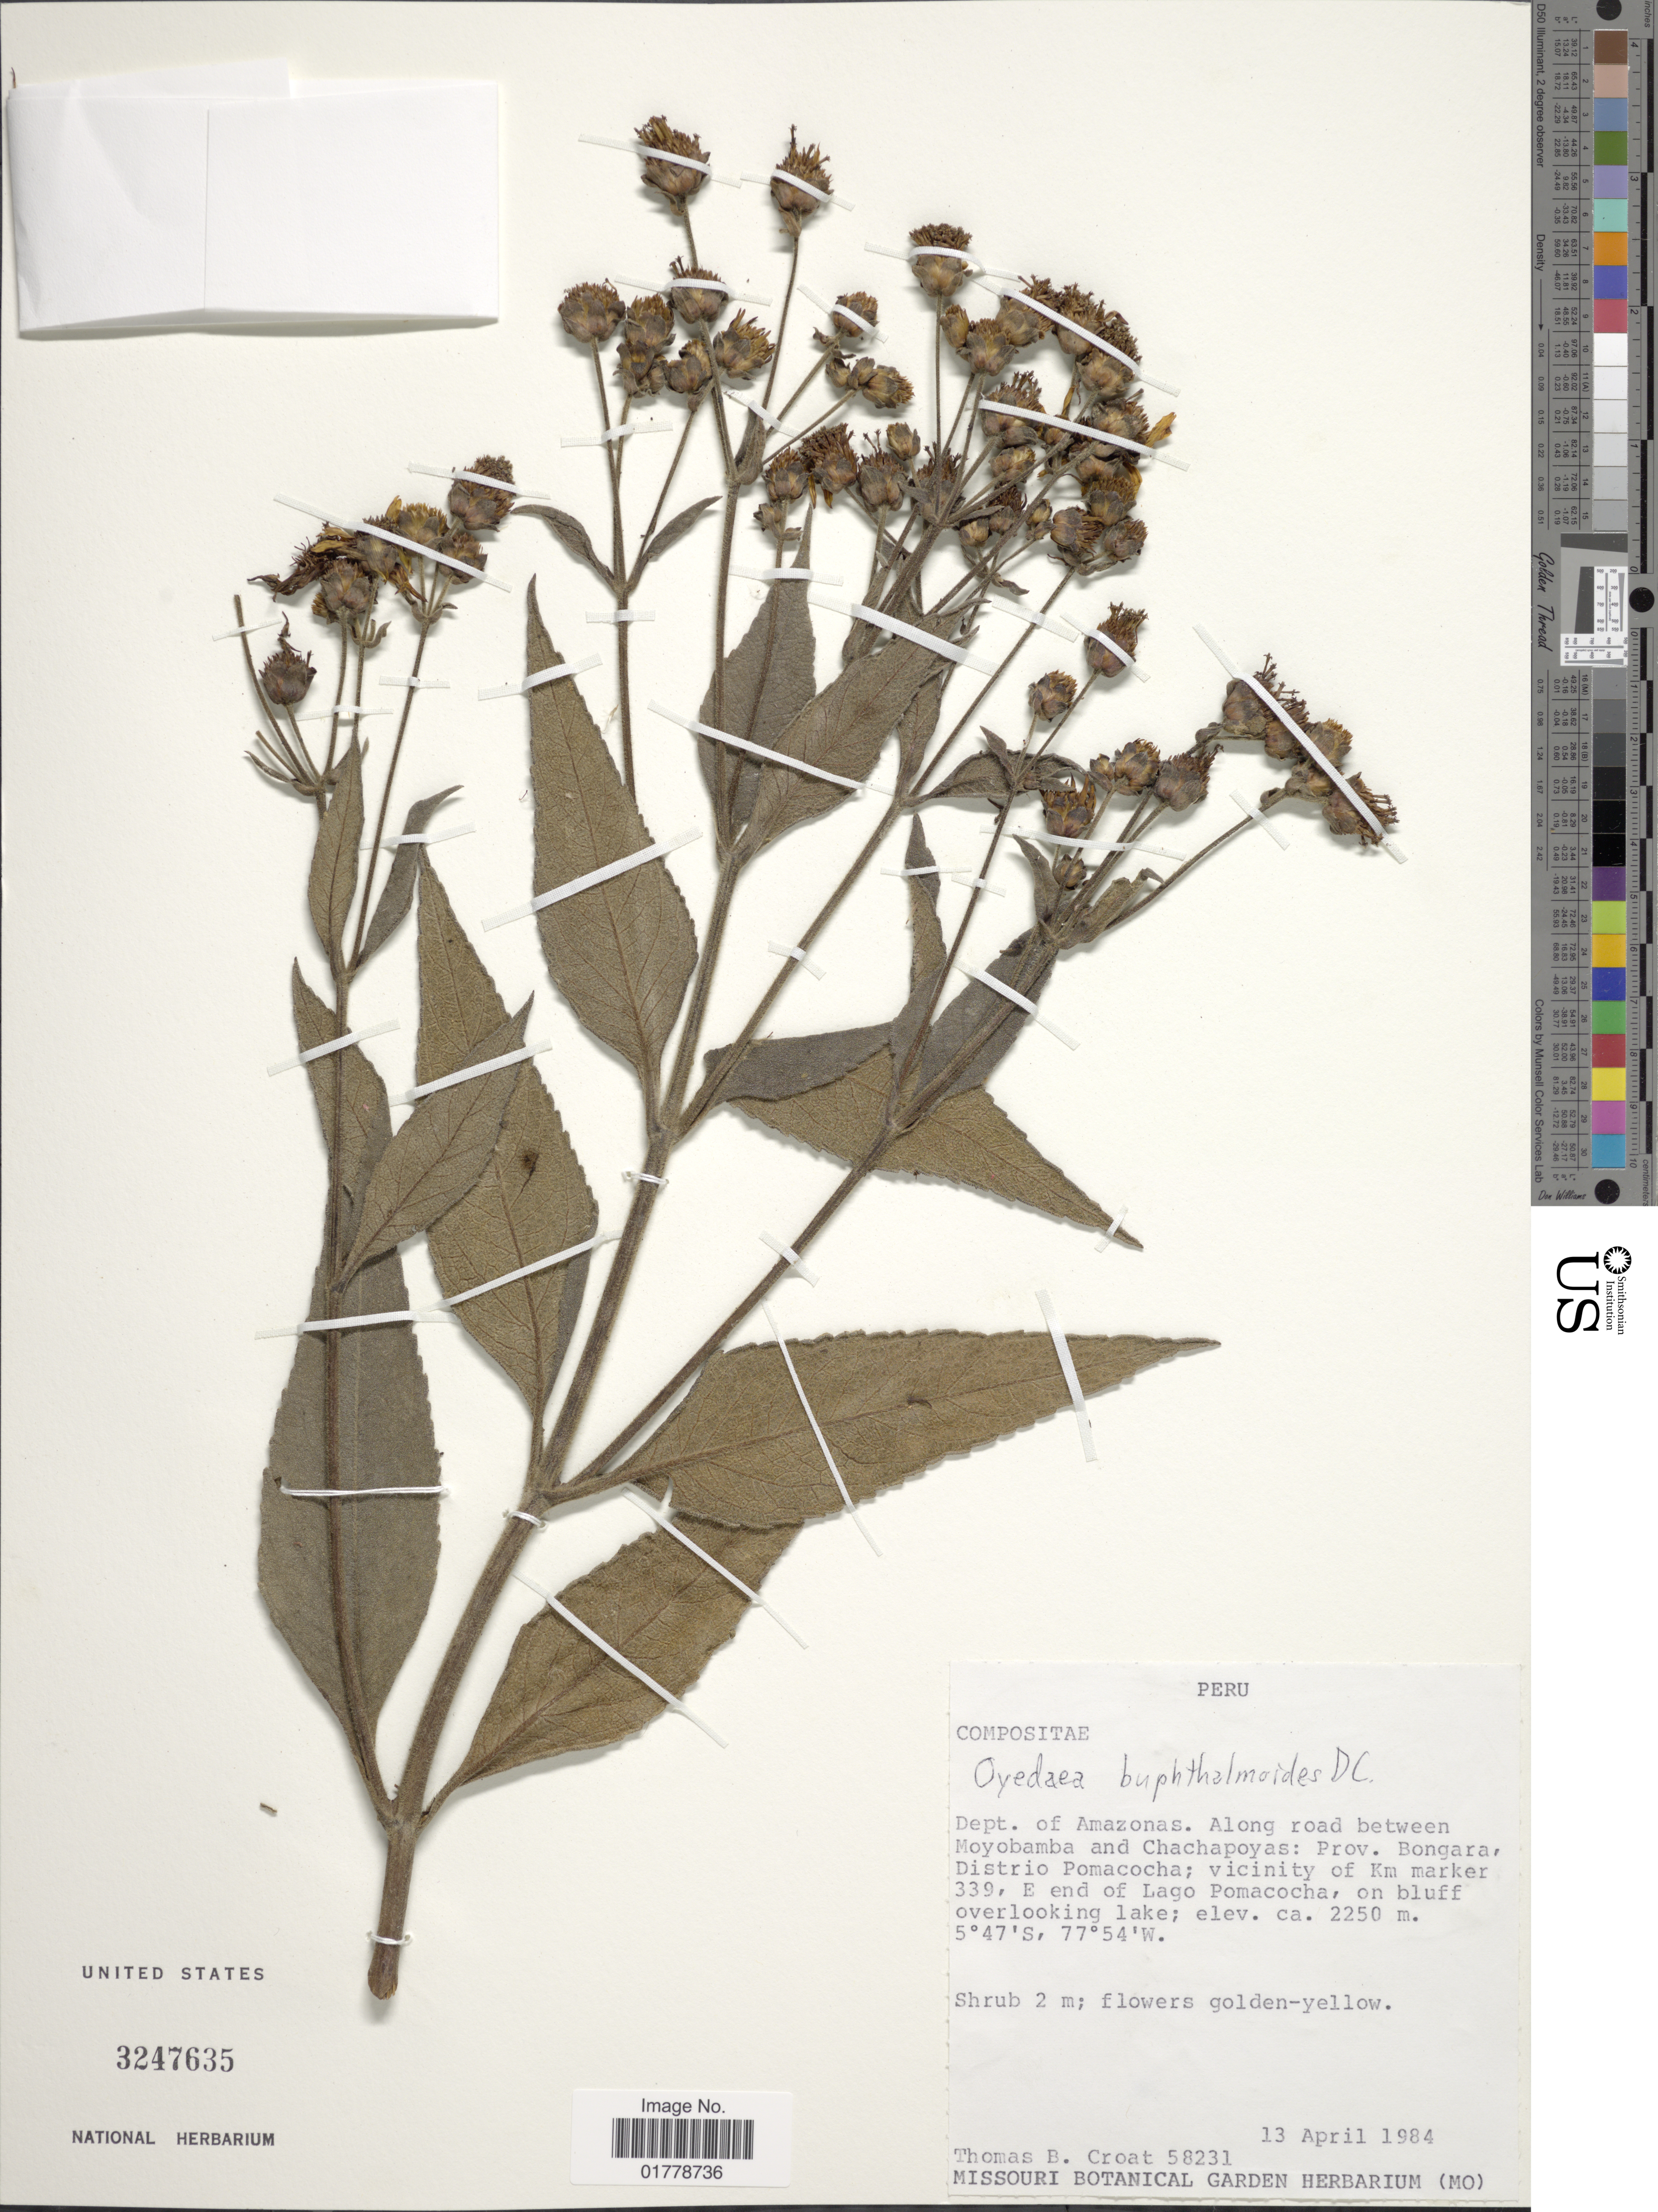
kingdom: Plantae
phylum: Tracheophyta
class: Magnoliopsida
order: Asterales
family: Asteraceae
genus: Oyedaea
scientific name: Oyedaea buphthalmoides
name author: DC.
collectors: T. B. Croat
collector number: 58231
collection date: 1984-04-13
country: Peru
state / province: Amazonas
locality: Dept. of Amazonas. Along road between Moyobamba and Chachapoyas: Prov. Bongara, Distrio Pomacocha; vicinity of Km marker 339, E end of Lago Pomacocha, on bluff overlooking lake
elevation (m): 2250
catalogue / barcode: US 3247635